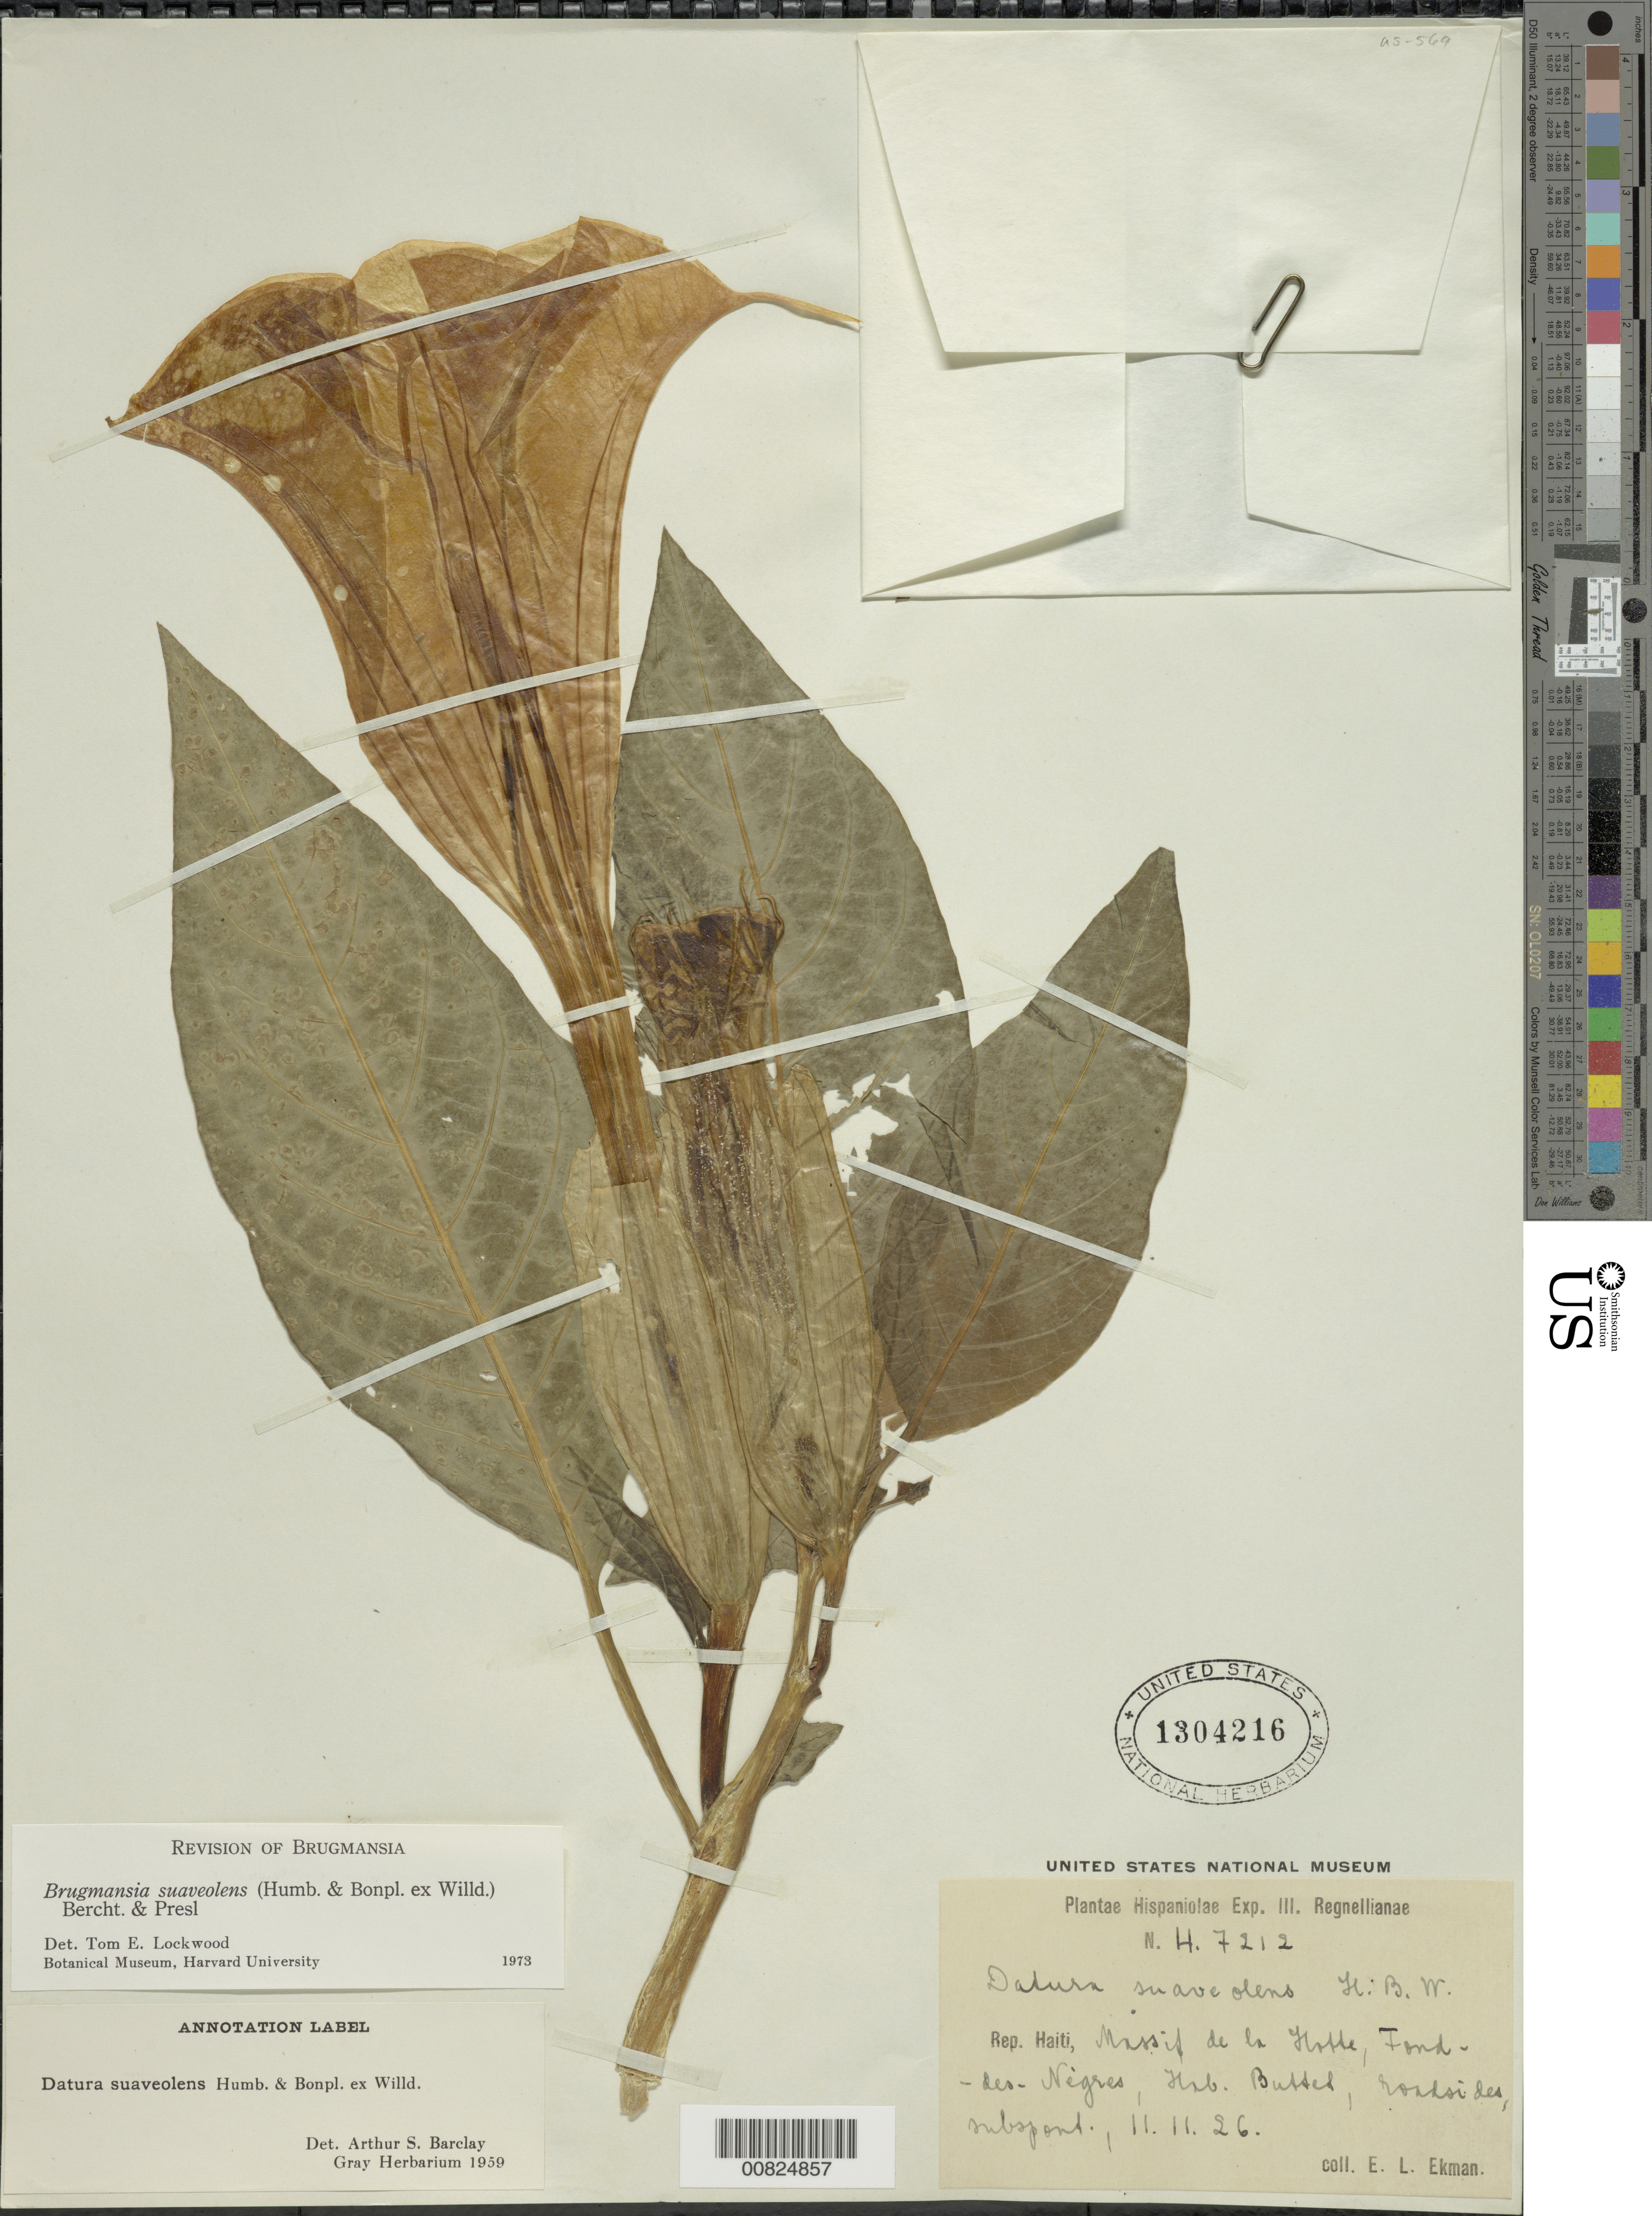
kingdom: Plantae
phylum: Tracheophyta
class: Magnoliopsida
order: Solanales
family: Solanaceae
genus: Brugmansia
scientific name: Brugmansia suaveolens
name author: (Humb. & Bonpl. ex Willd.) Brecht. & J. Presl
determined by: Lockwood, T. E.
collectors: E. L. Ekman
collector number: H 7212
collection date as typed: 11 Sep 1927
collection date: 1927-09-11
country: Haiti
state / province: Sud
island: Hispaniola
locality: Massif de la Hotte, Fond des Negres, Hab. Buttet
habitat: Roadsides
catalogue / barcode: US 1304216